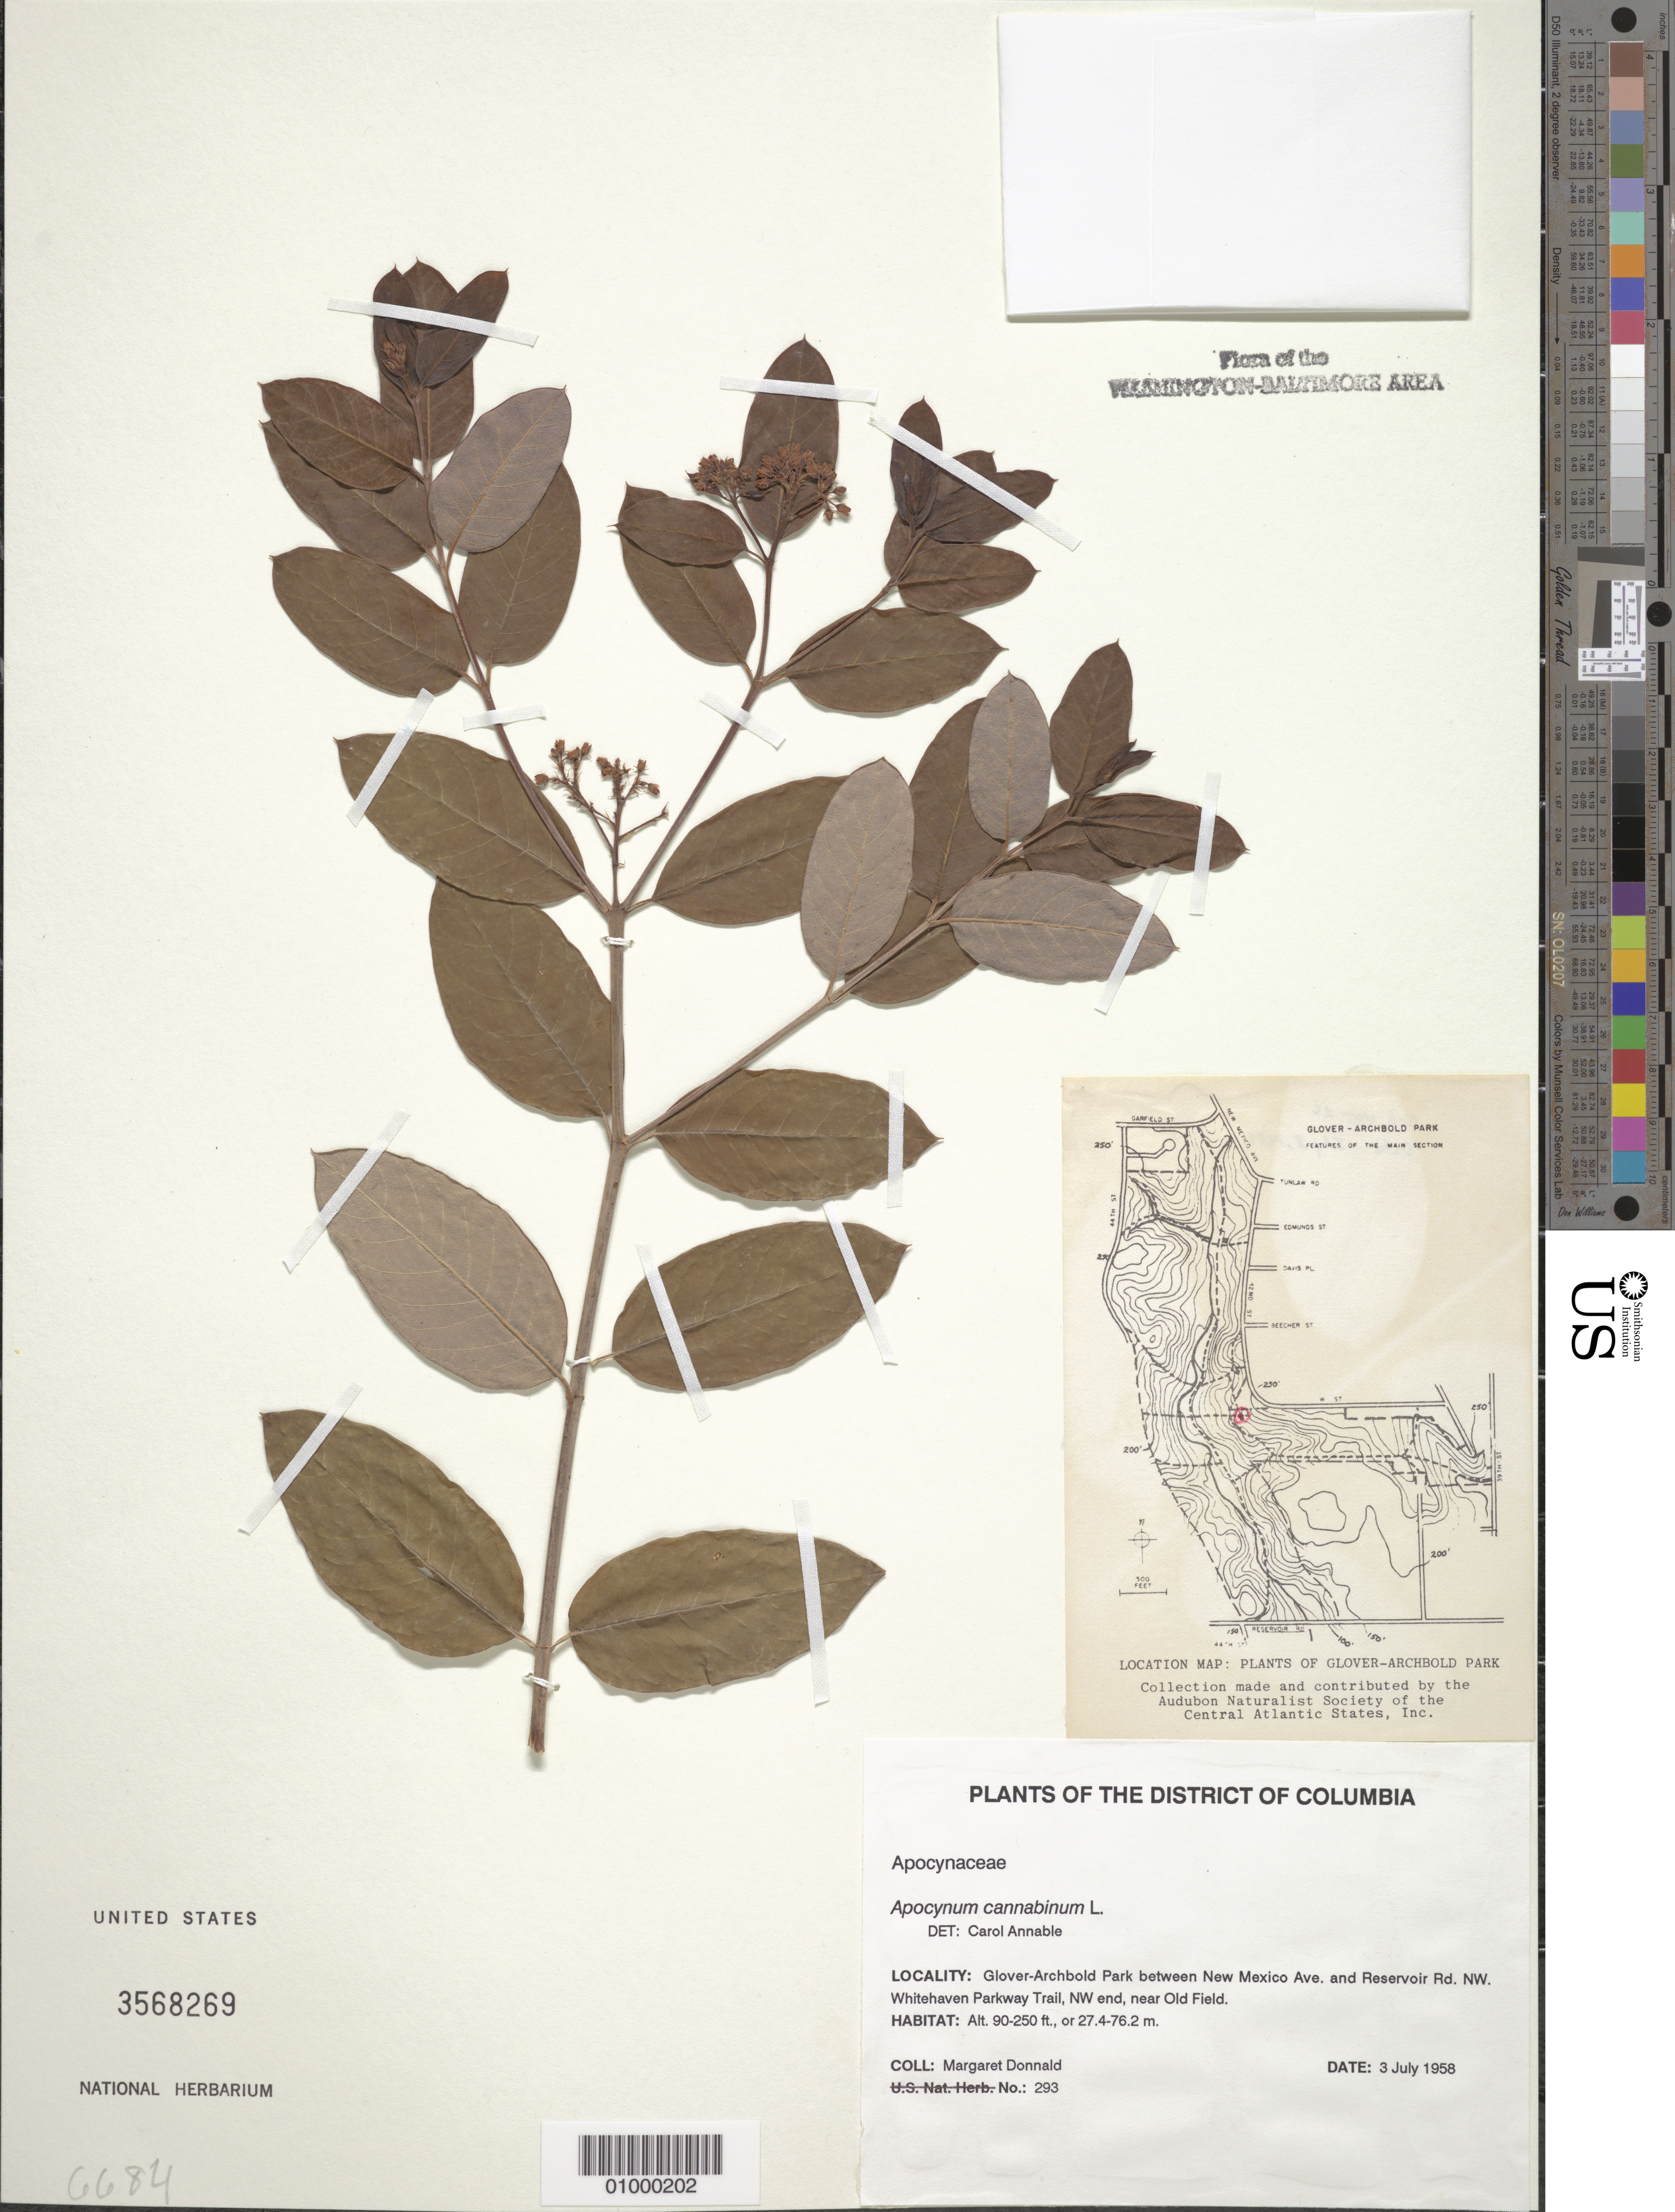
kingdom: Plantae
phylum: Tracheophyta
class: Magnoliopsida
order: Gentianales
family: Apocynaceae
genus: Apocynum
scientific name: Apocynum cannabinum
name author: L.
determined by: Haug, E., (UNITED STATES)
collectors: M. Donnald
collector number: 293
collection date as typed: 3 Jul 1958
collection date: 1958-07-03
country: United States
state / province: District of Columbia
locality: Glover-Archbold Park between New Mexico Avenue and Reservoir Road NW. Whitehaven Parkway Trail, NW end.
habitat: near old field.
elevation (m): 27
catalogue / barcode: US 3568269